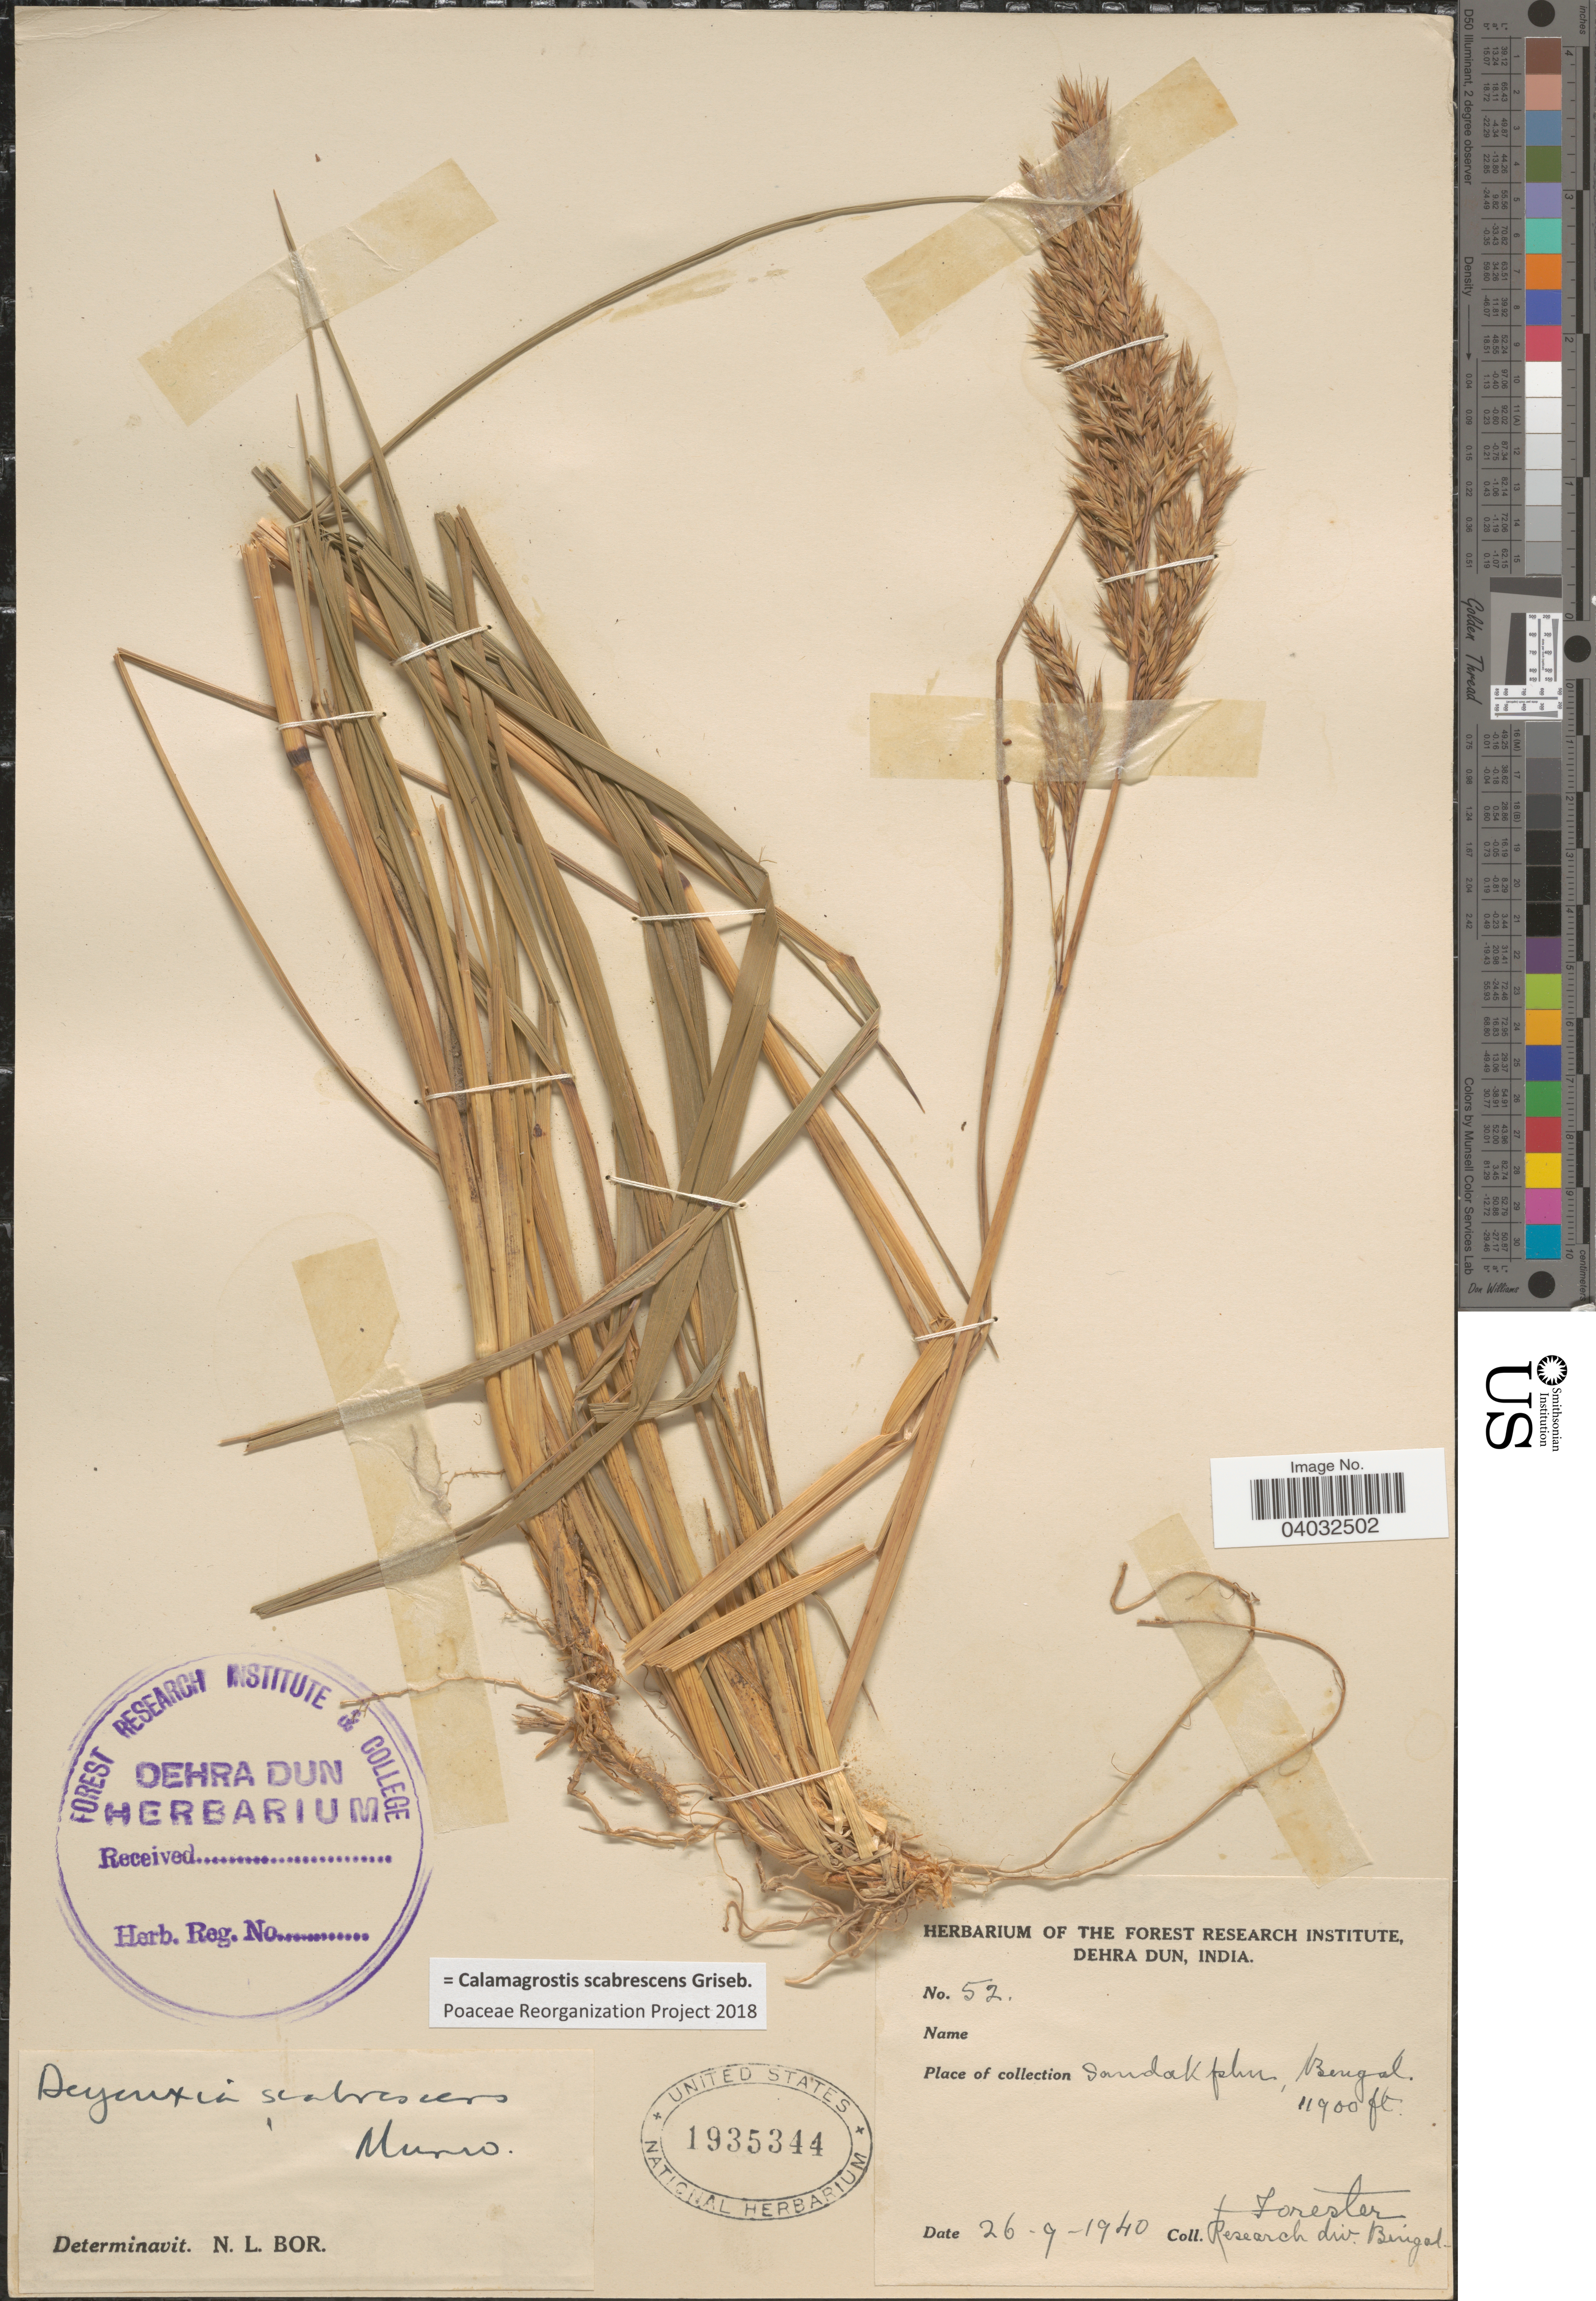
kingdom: Plantae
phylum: Tracheophyta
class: Liliopsida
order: Poales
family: Poaceae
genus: Calamagrostis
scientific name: Calamagrostis scabrescens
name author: Griseb.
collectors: Forester Research div. Bengal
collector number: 52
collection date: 1940-09-26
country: India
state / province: West Bengal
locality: Sandakphu, Bengal.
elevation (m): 3627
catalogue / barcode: US 1935344